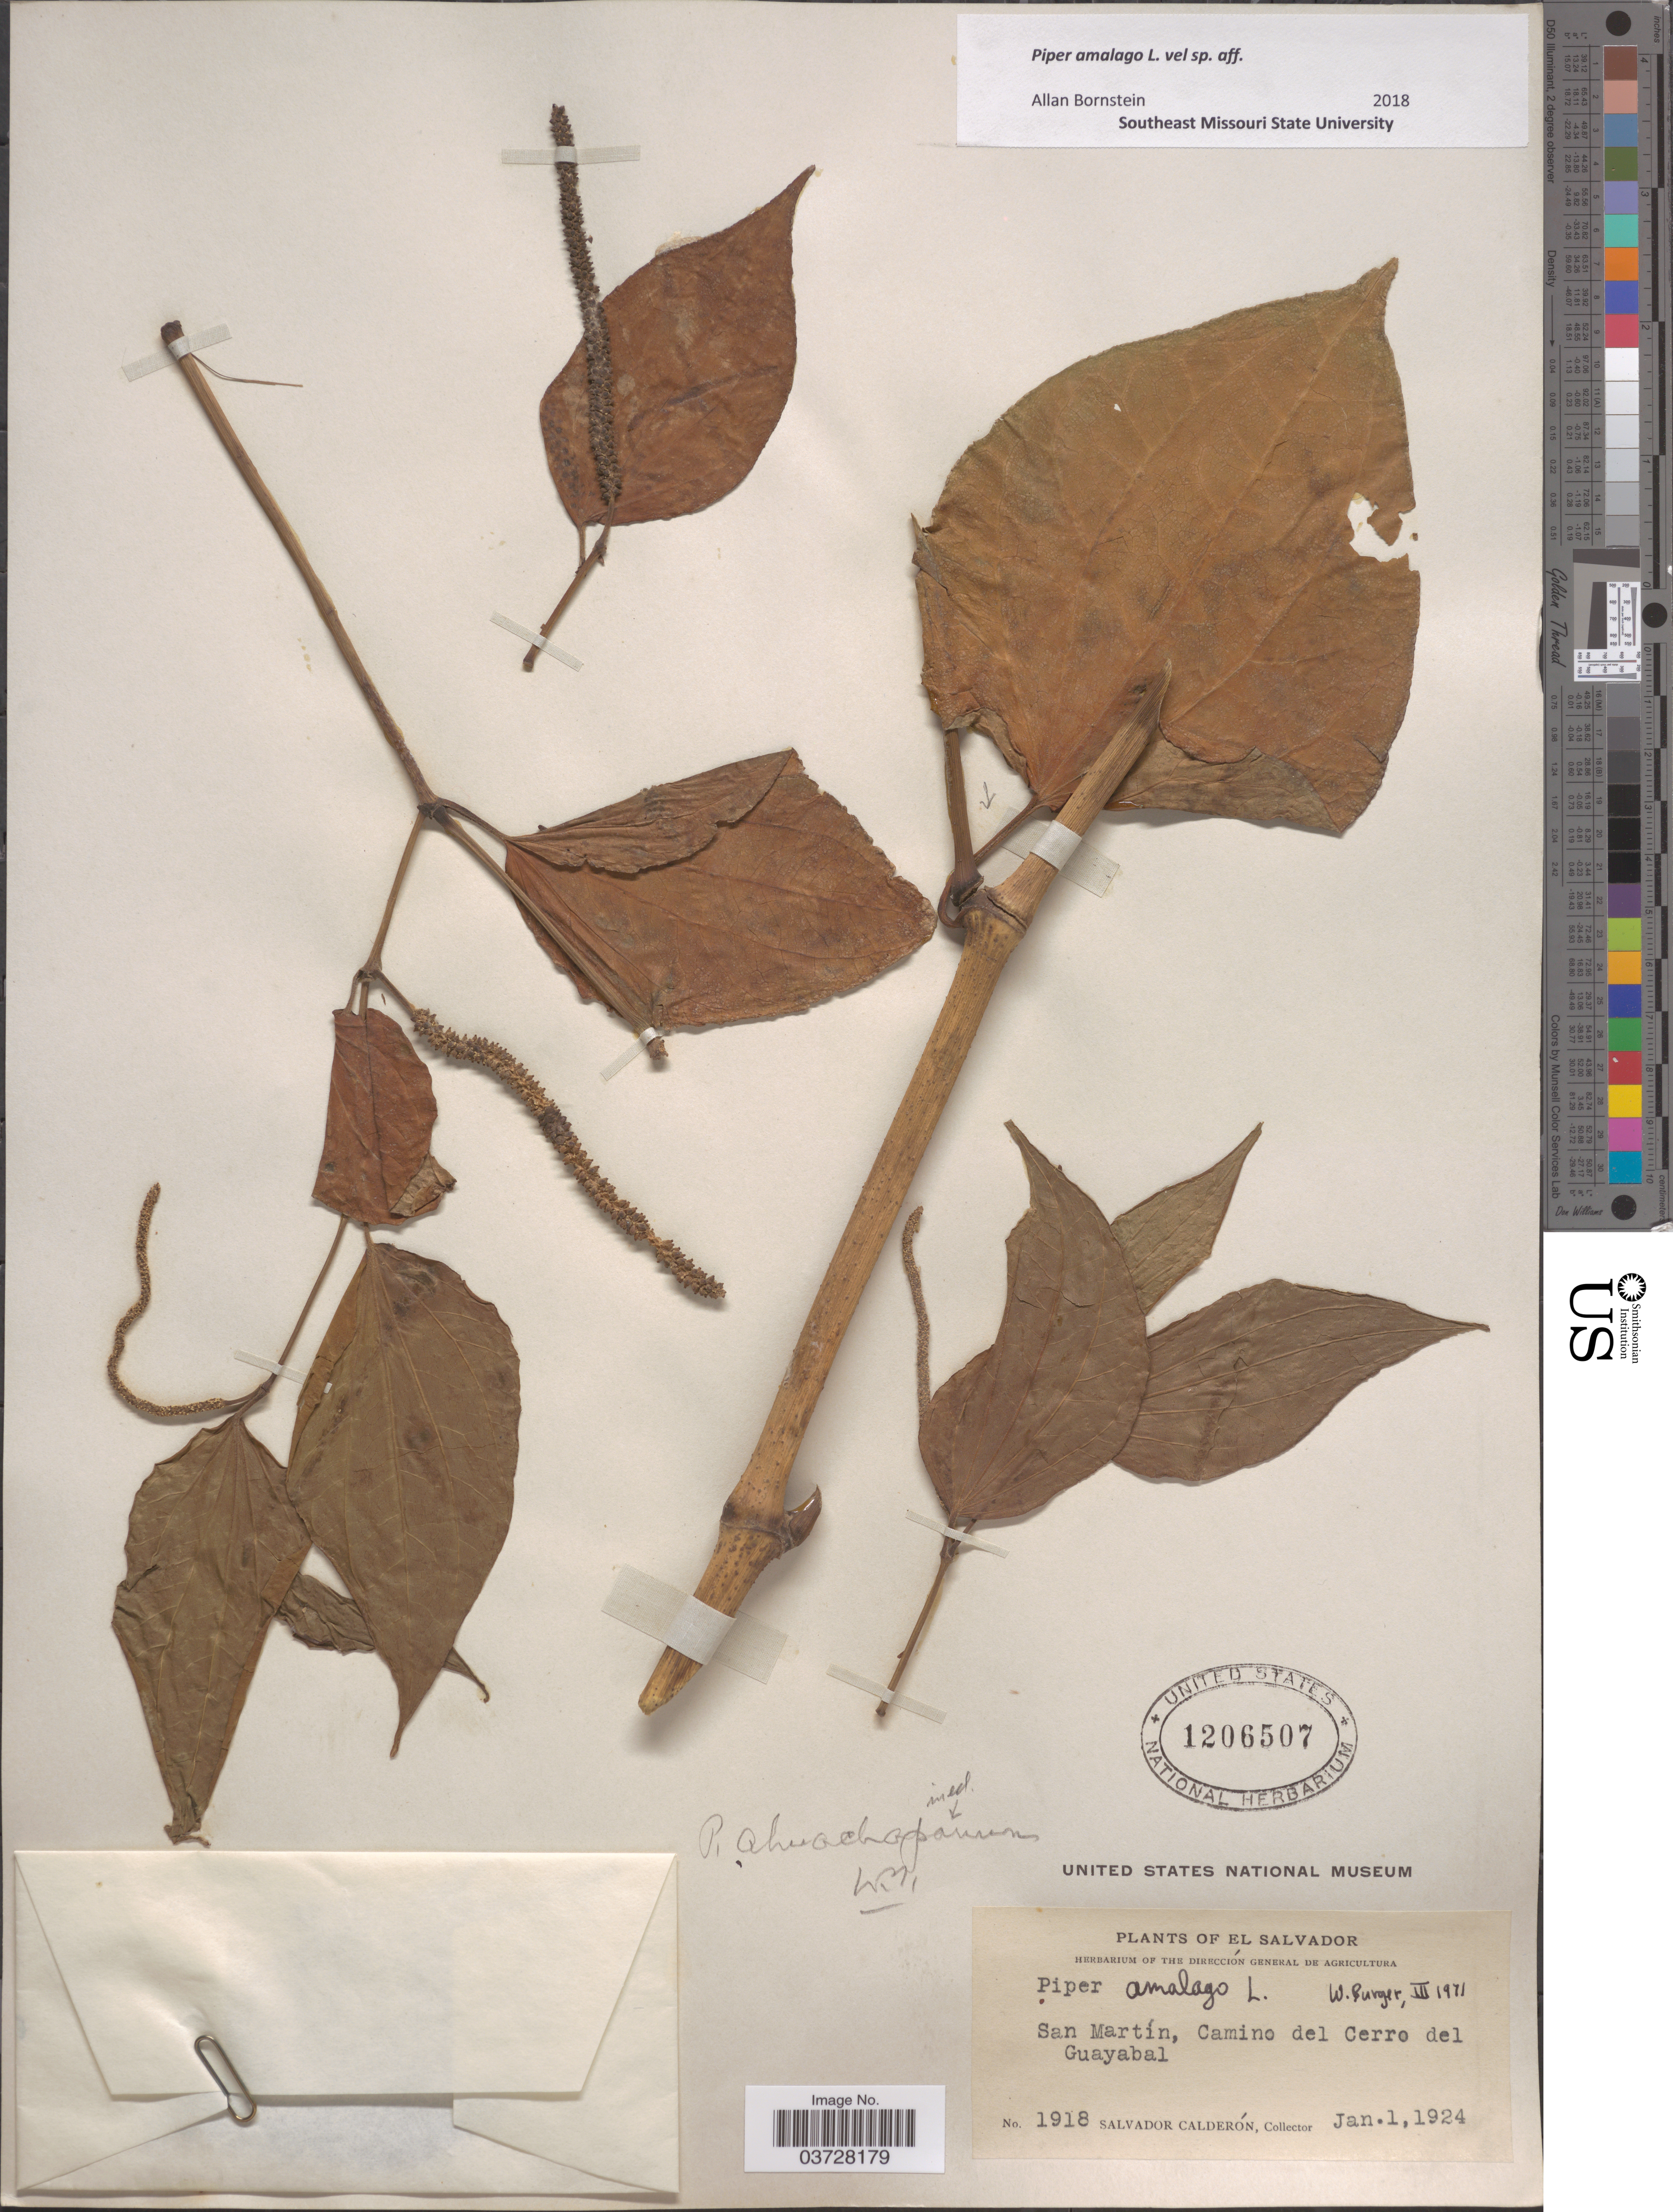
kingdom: Plantae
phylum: Tracheophyta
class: Magnoliopsida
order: Piperales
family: Piperaceae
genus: Piper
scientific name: Piper amalago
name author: L.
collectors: S. Calderón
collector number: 1918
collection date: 1924-01-01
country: El Salvador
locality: San Martín, Camino del Cerro del Guayabal.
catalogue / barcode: US 1206507